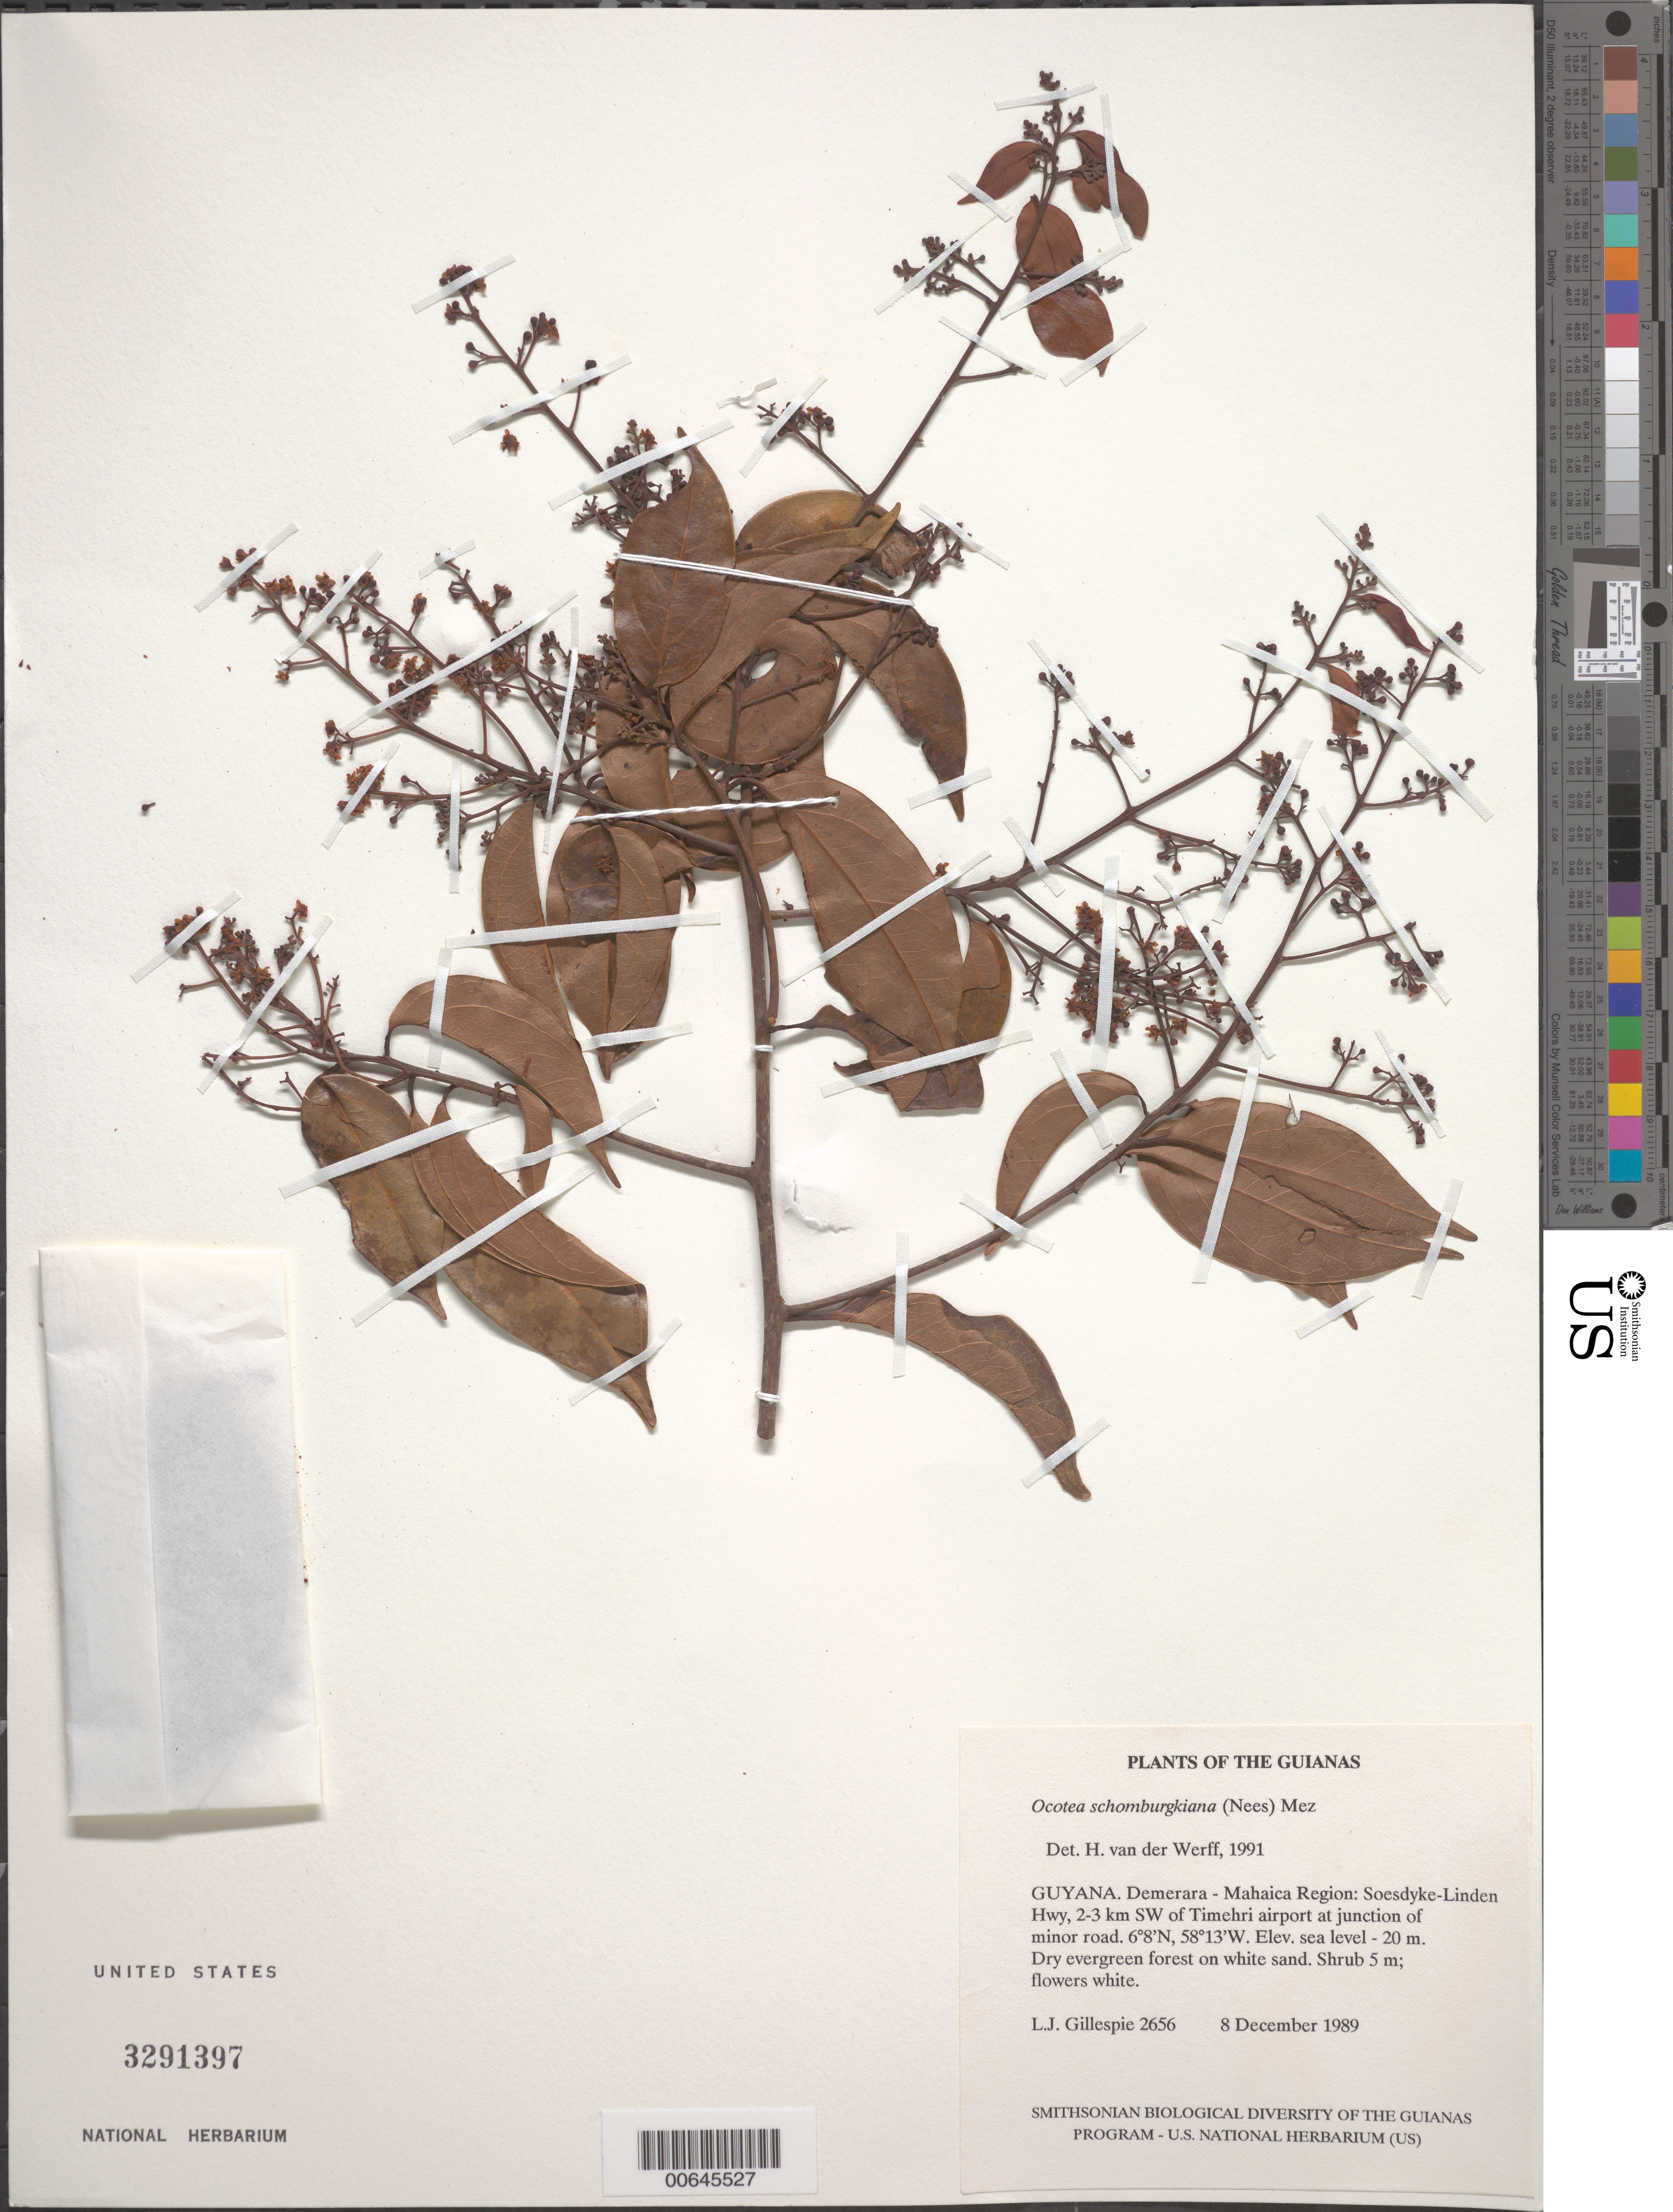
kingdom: Plantae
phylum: Tracheophyta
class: Magnoliopsida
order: Laurales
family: Lauraceae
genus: Ocotea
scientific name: Ocotea schomburgkiana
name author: (Nees) Mez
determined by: van der Werff, H., (MO), Missouri Botanical Garden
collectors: L. J. Gillespie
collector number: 2656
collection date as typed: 8 December 1989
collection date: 1989-12-08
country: Guyana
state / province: Demerara-Mahaica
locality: Soesdyke-Linden Hwy, 2-3 km SW of Timehri airport at junction of minor road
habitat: Dry evergreen forest on white sand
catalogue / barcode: US 3291397